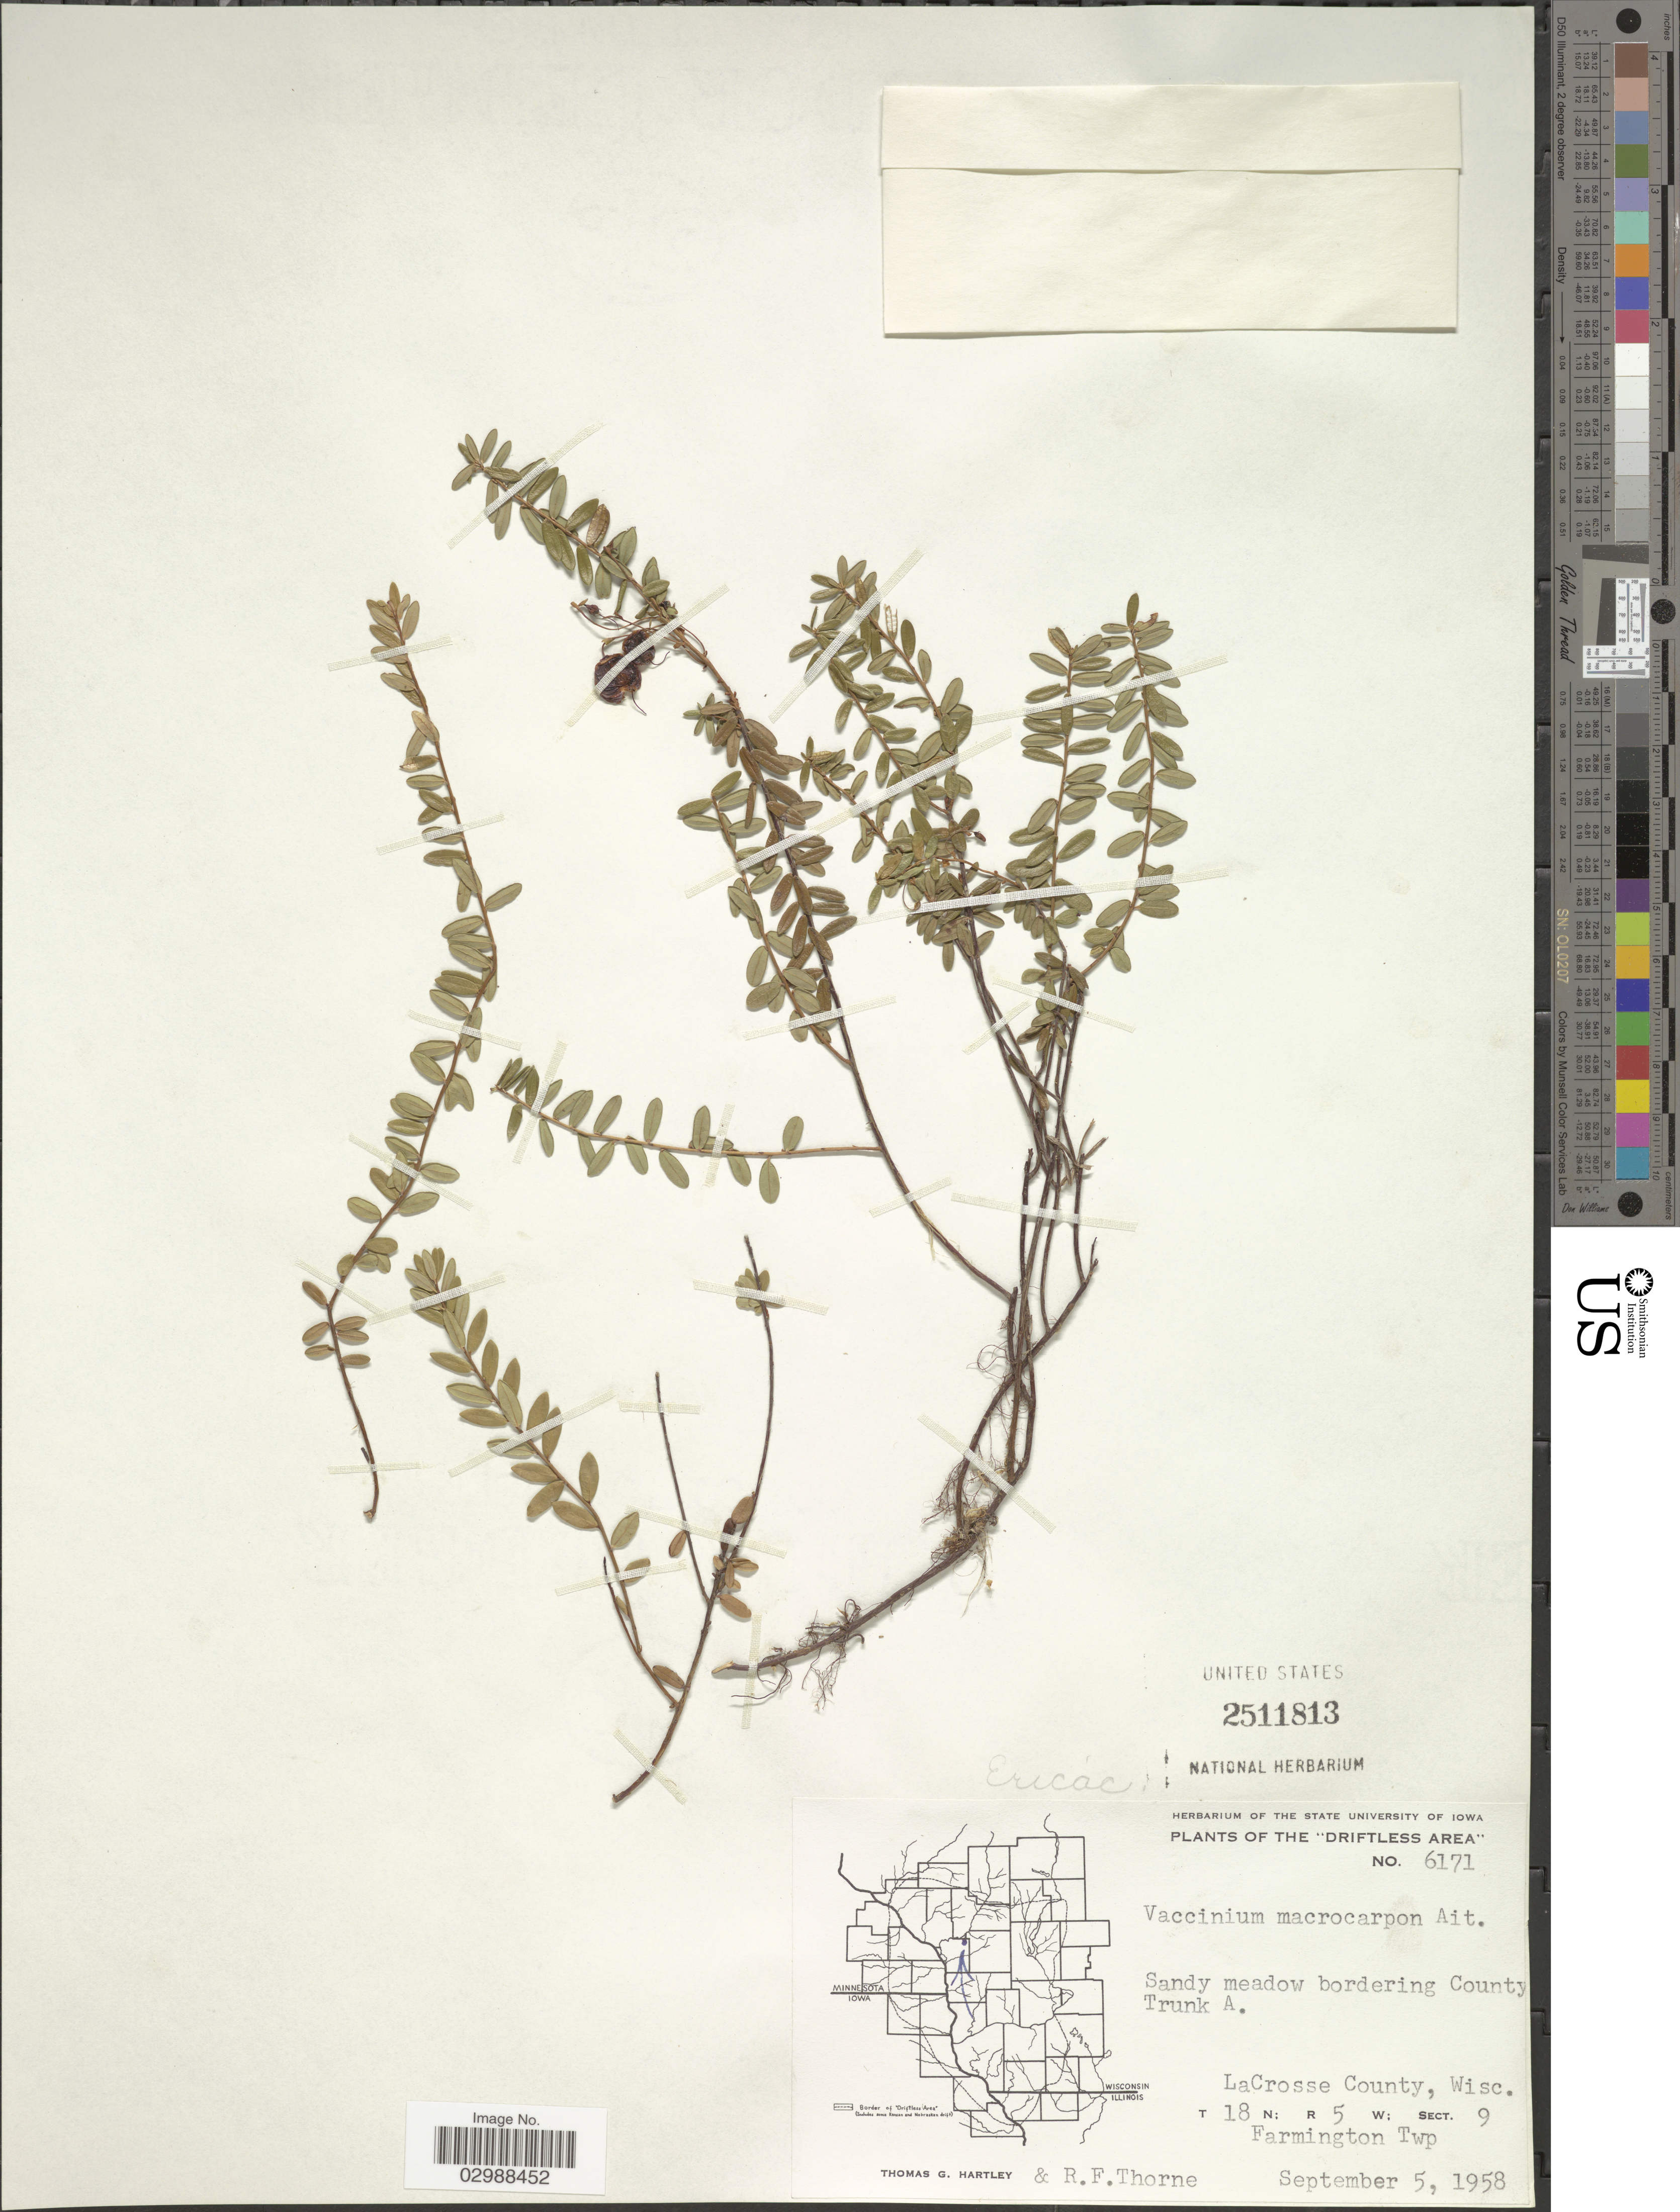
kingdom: Plantae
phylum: Tracheophyta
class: Magnoliopsida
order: Ericales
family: Ericaceae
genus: Vaccinium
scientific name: Vaccinium macrocarpon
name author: Aiton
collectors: T. G. Hartley & R. Thorne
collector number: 6171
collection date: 1958-09-05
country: United States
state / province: Wisconsin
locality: The "Driftless Area", LaCrosse County, Wisc., Farmington Twp., T 18 N; R 5 W.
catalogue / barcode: US 2511813